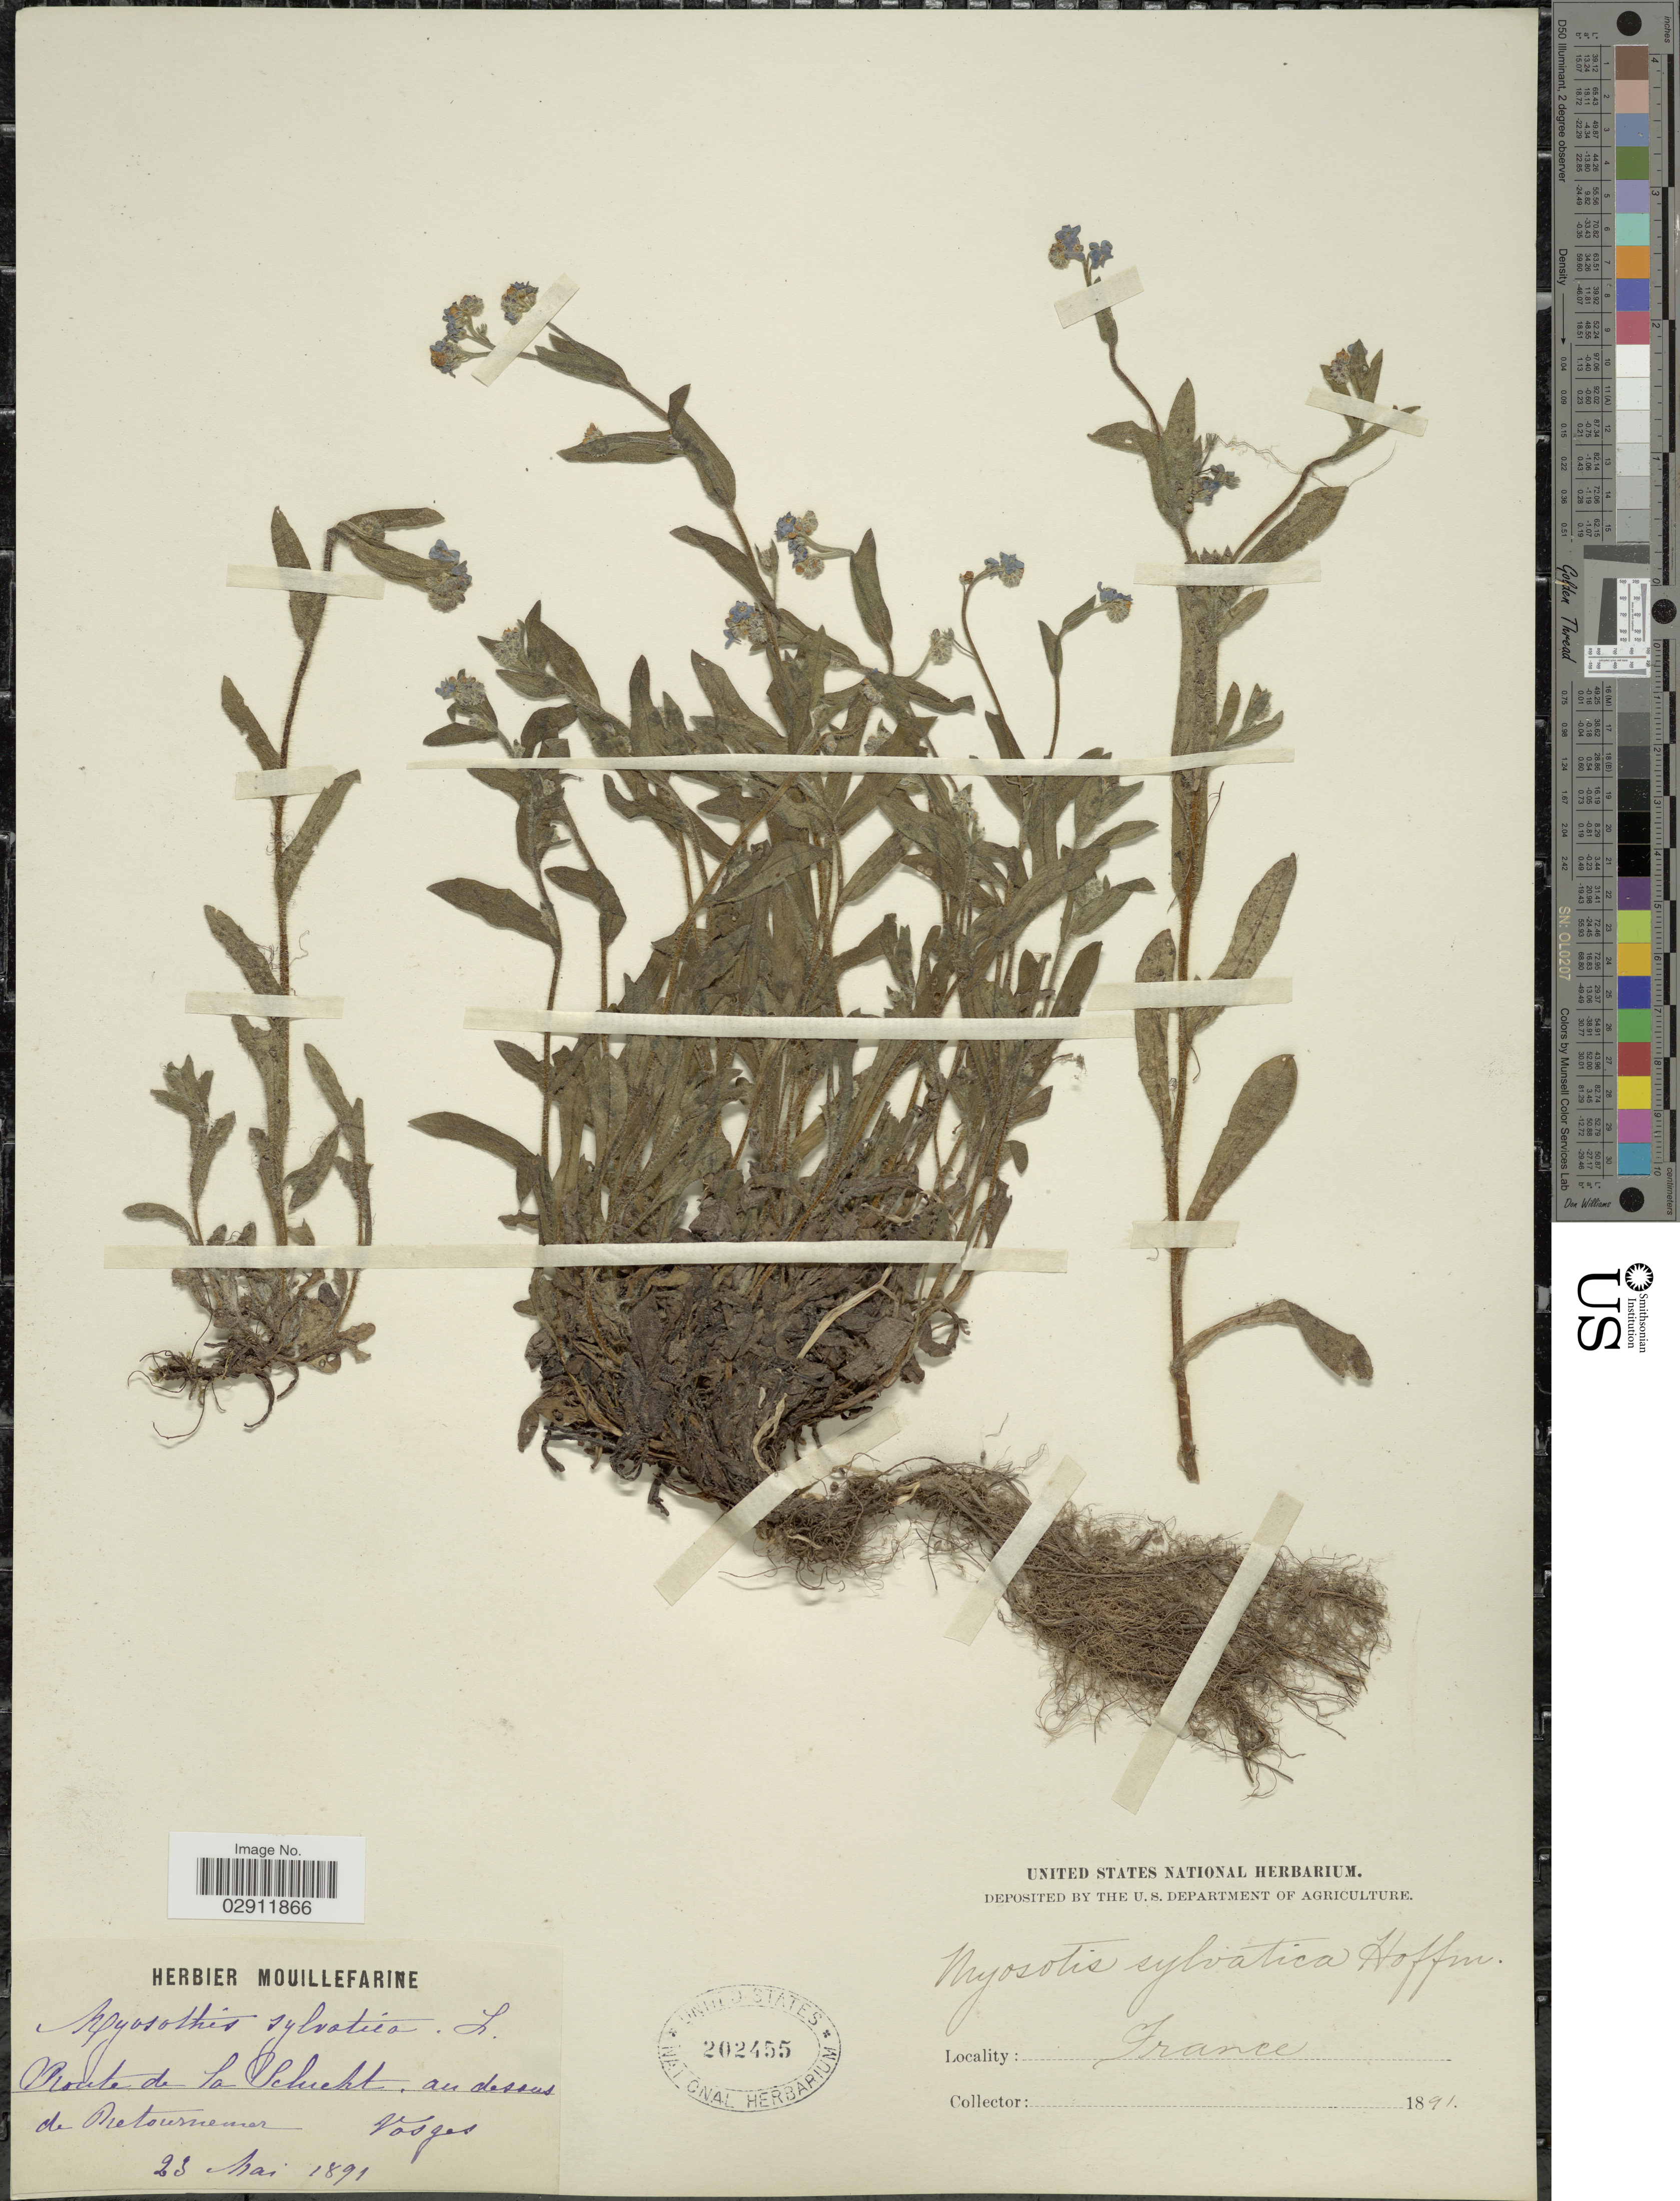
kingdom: Plantae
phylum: Tracheophyta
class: Magnoliopsida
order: Boraginales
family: Boraginaceae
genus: Myosotis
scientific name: Myosotis sylvatica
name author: Ehrh. ex Hoffm.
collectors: ex herb. Mouillefarine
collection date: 1891-05-23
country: France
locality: Route de Scheht, an desans de Retournemer.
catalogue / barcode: US 202455